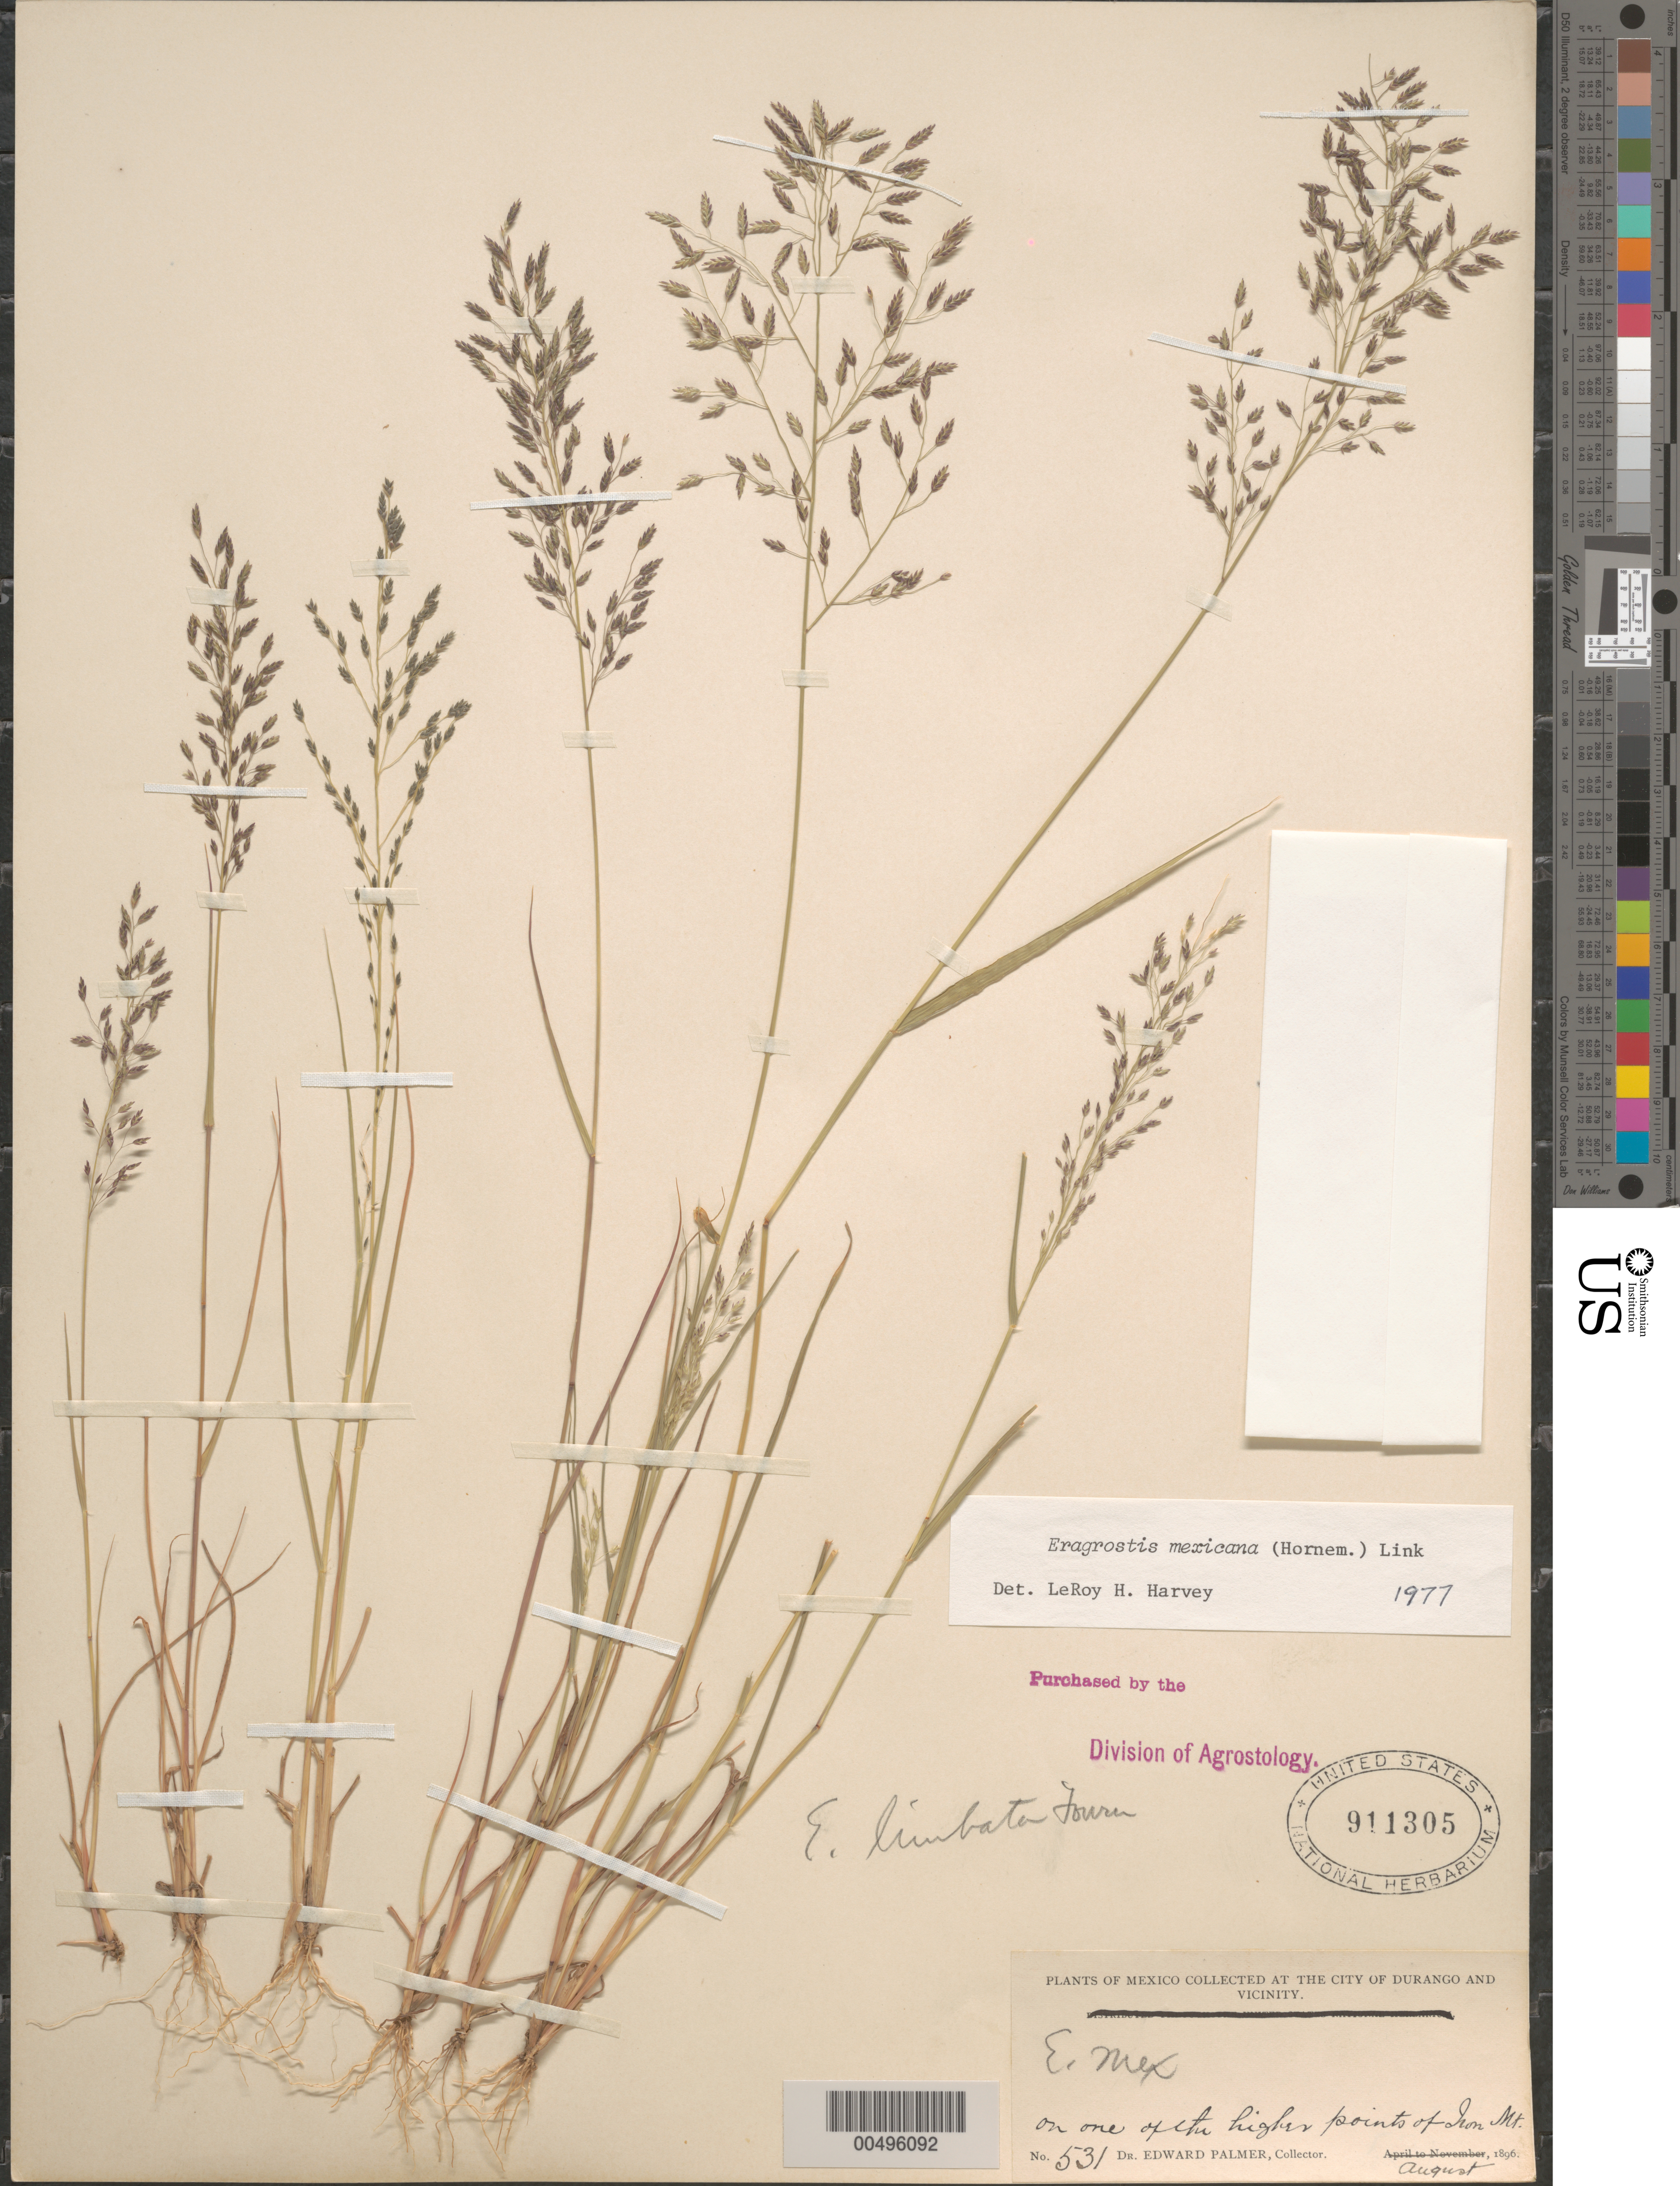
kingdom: Plantae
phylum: Tracheophyta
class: Liliopsida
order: Poales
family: Poaceae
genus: Eragrostis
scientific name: Eragrostis mexicana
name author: (Hornem.) Link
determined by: Harvey, L. H.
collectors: E. Palmer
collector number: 531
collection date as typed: Aug 1896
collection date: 1896-08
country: Mexico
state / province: Durango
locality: At the city of Durango and vicinity, on one of the higher points of Iron Mt.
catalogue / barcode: US 911305